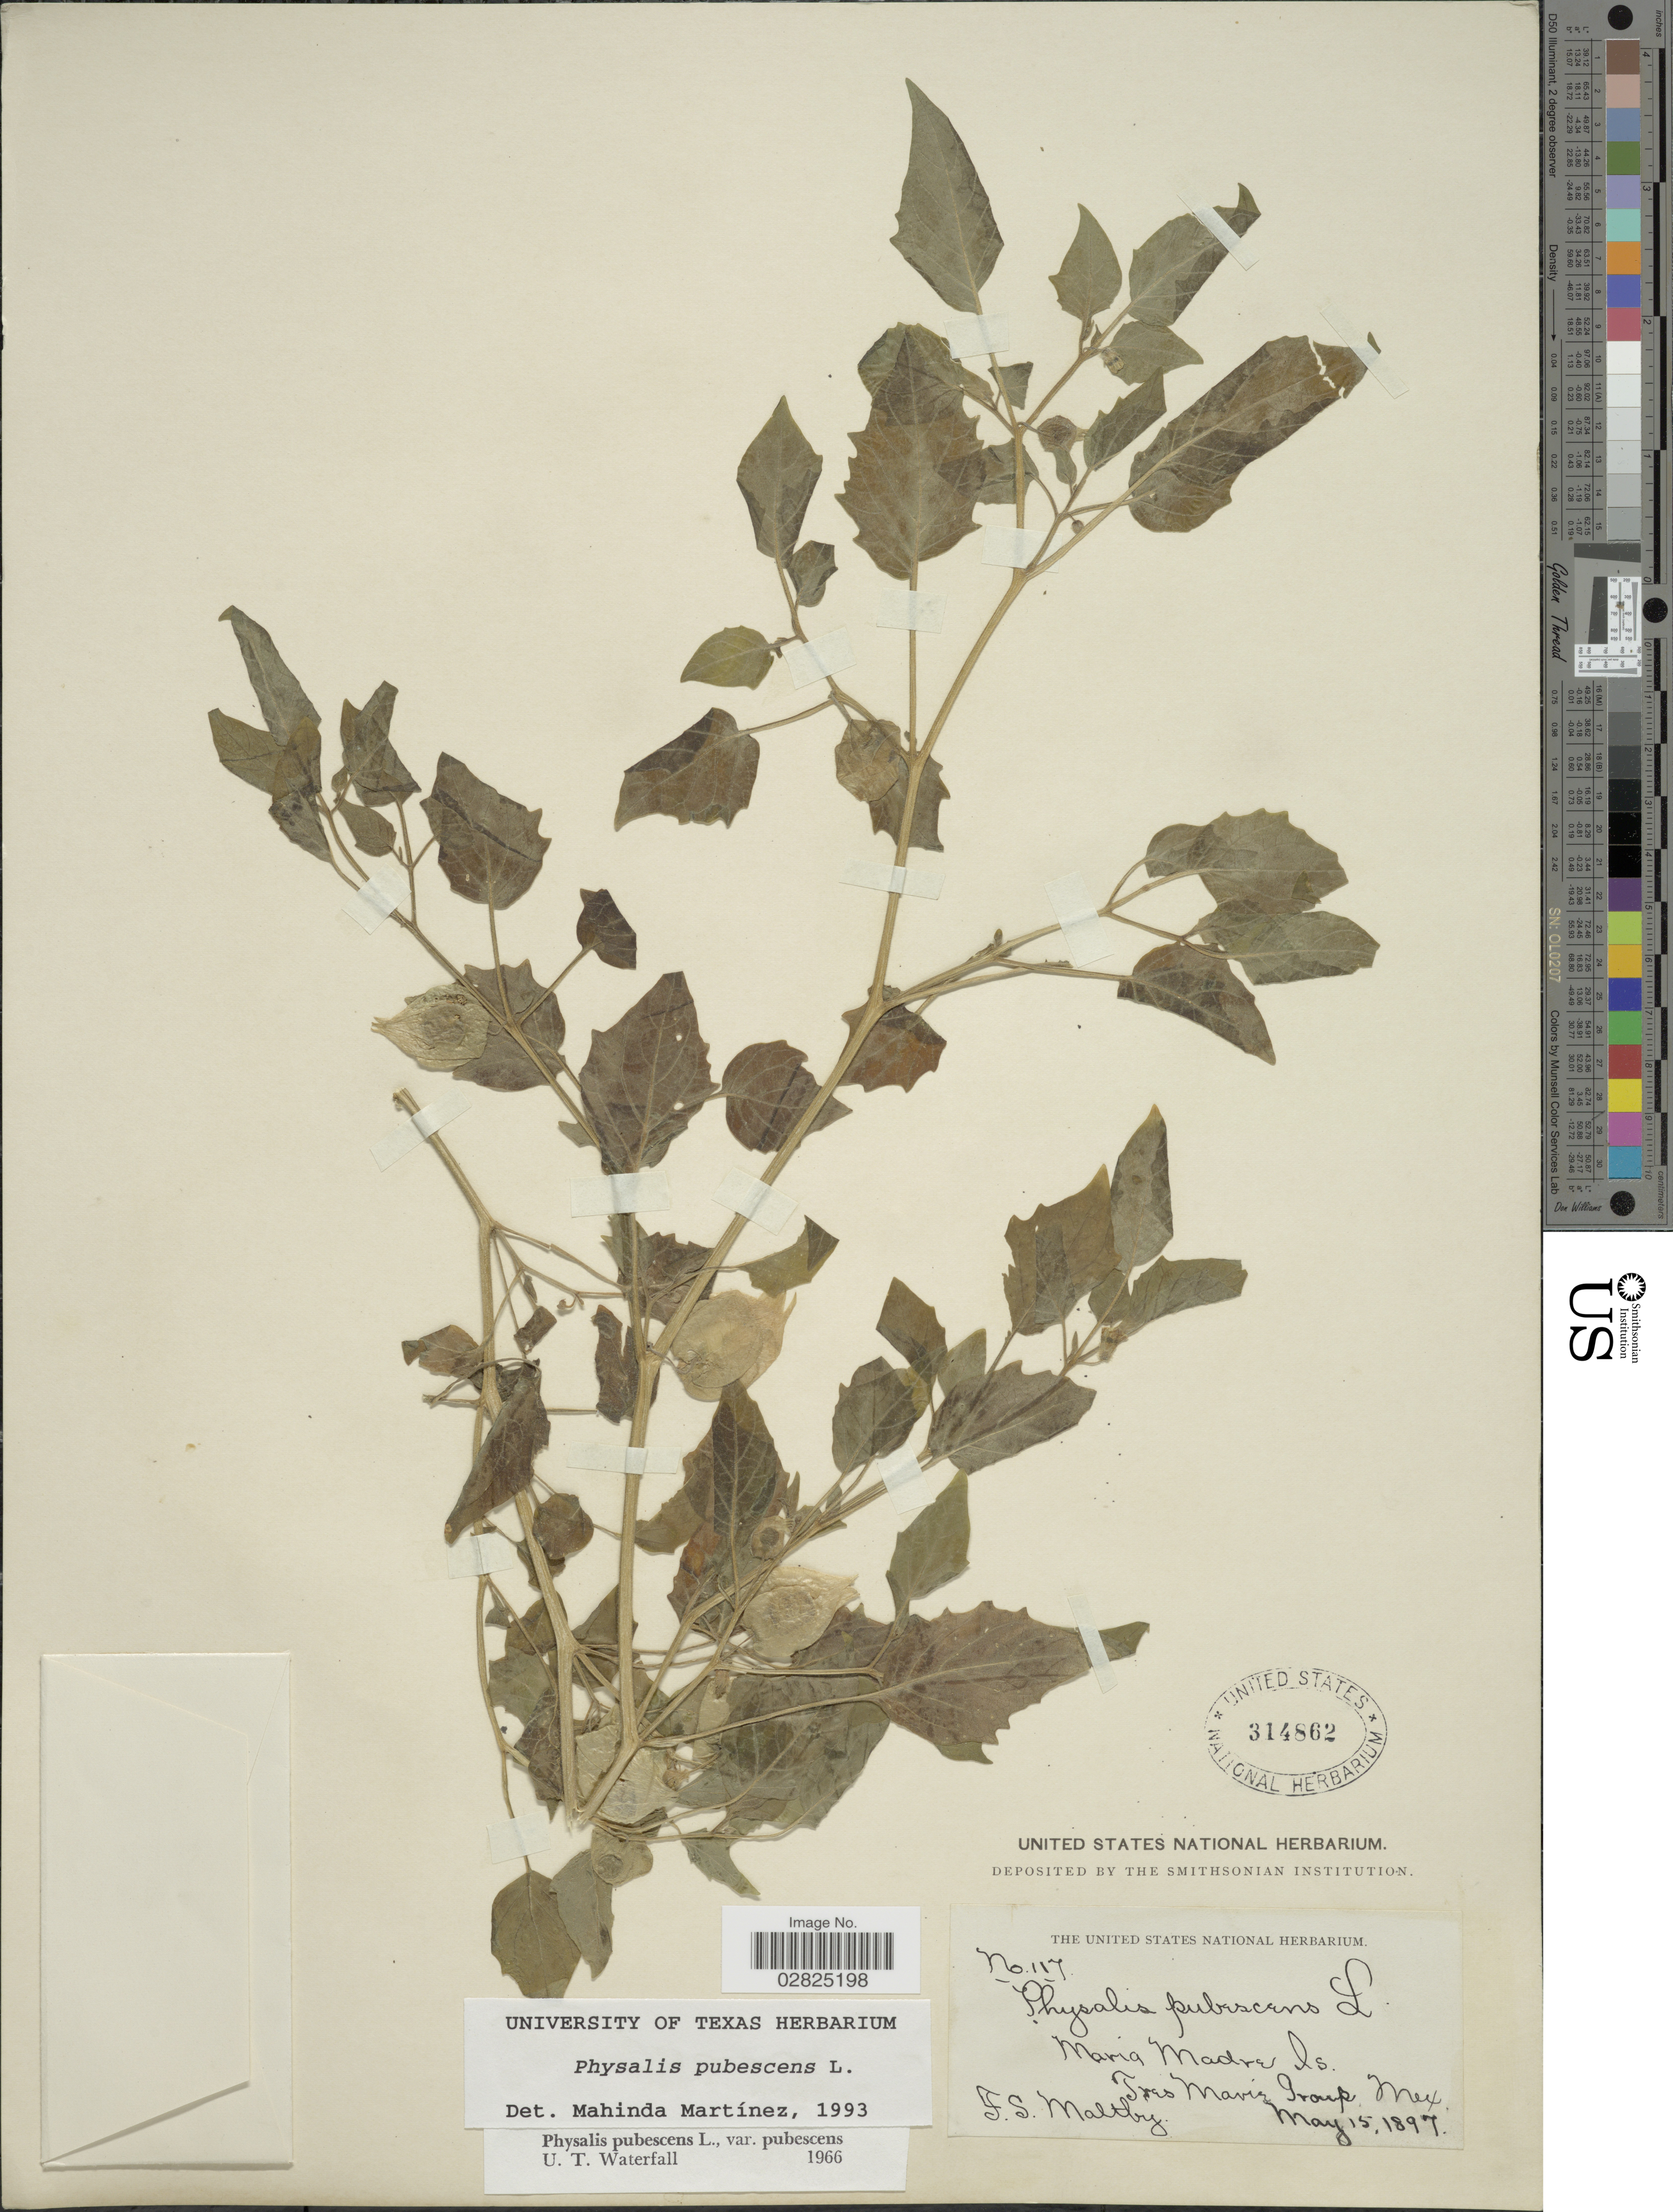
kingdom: Plantae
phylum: Tracheophyta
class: Magnoliopsida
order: Solanales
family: Solanaceae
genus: Physalis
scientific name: Physalis pubescens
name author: L.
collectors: F. S. Maltby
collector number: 117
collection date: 1897-05-15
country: Mexico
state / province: México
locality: Maria Madre Is., Tres Maria Group.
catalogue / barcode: US 314862